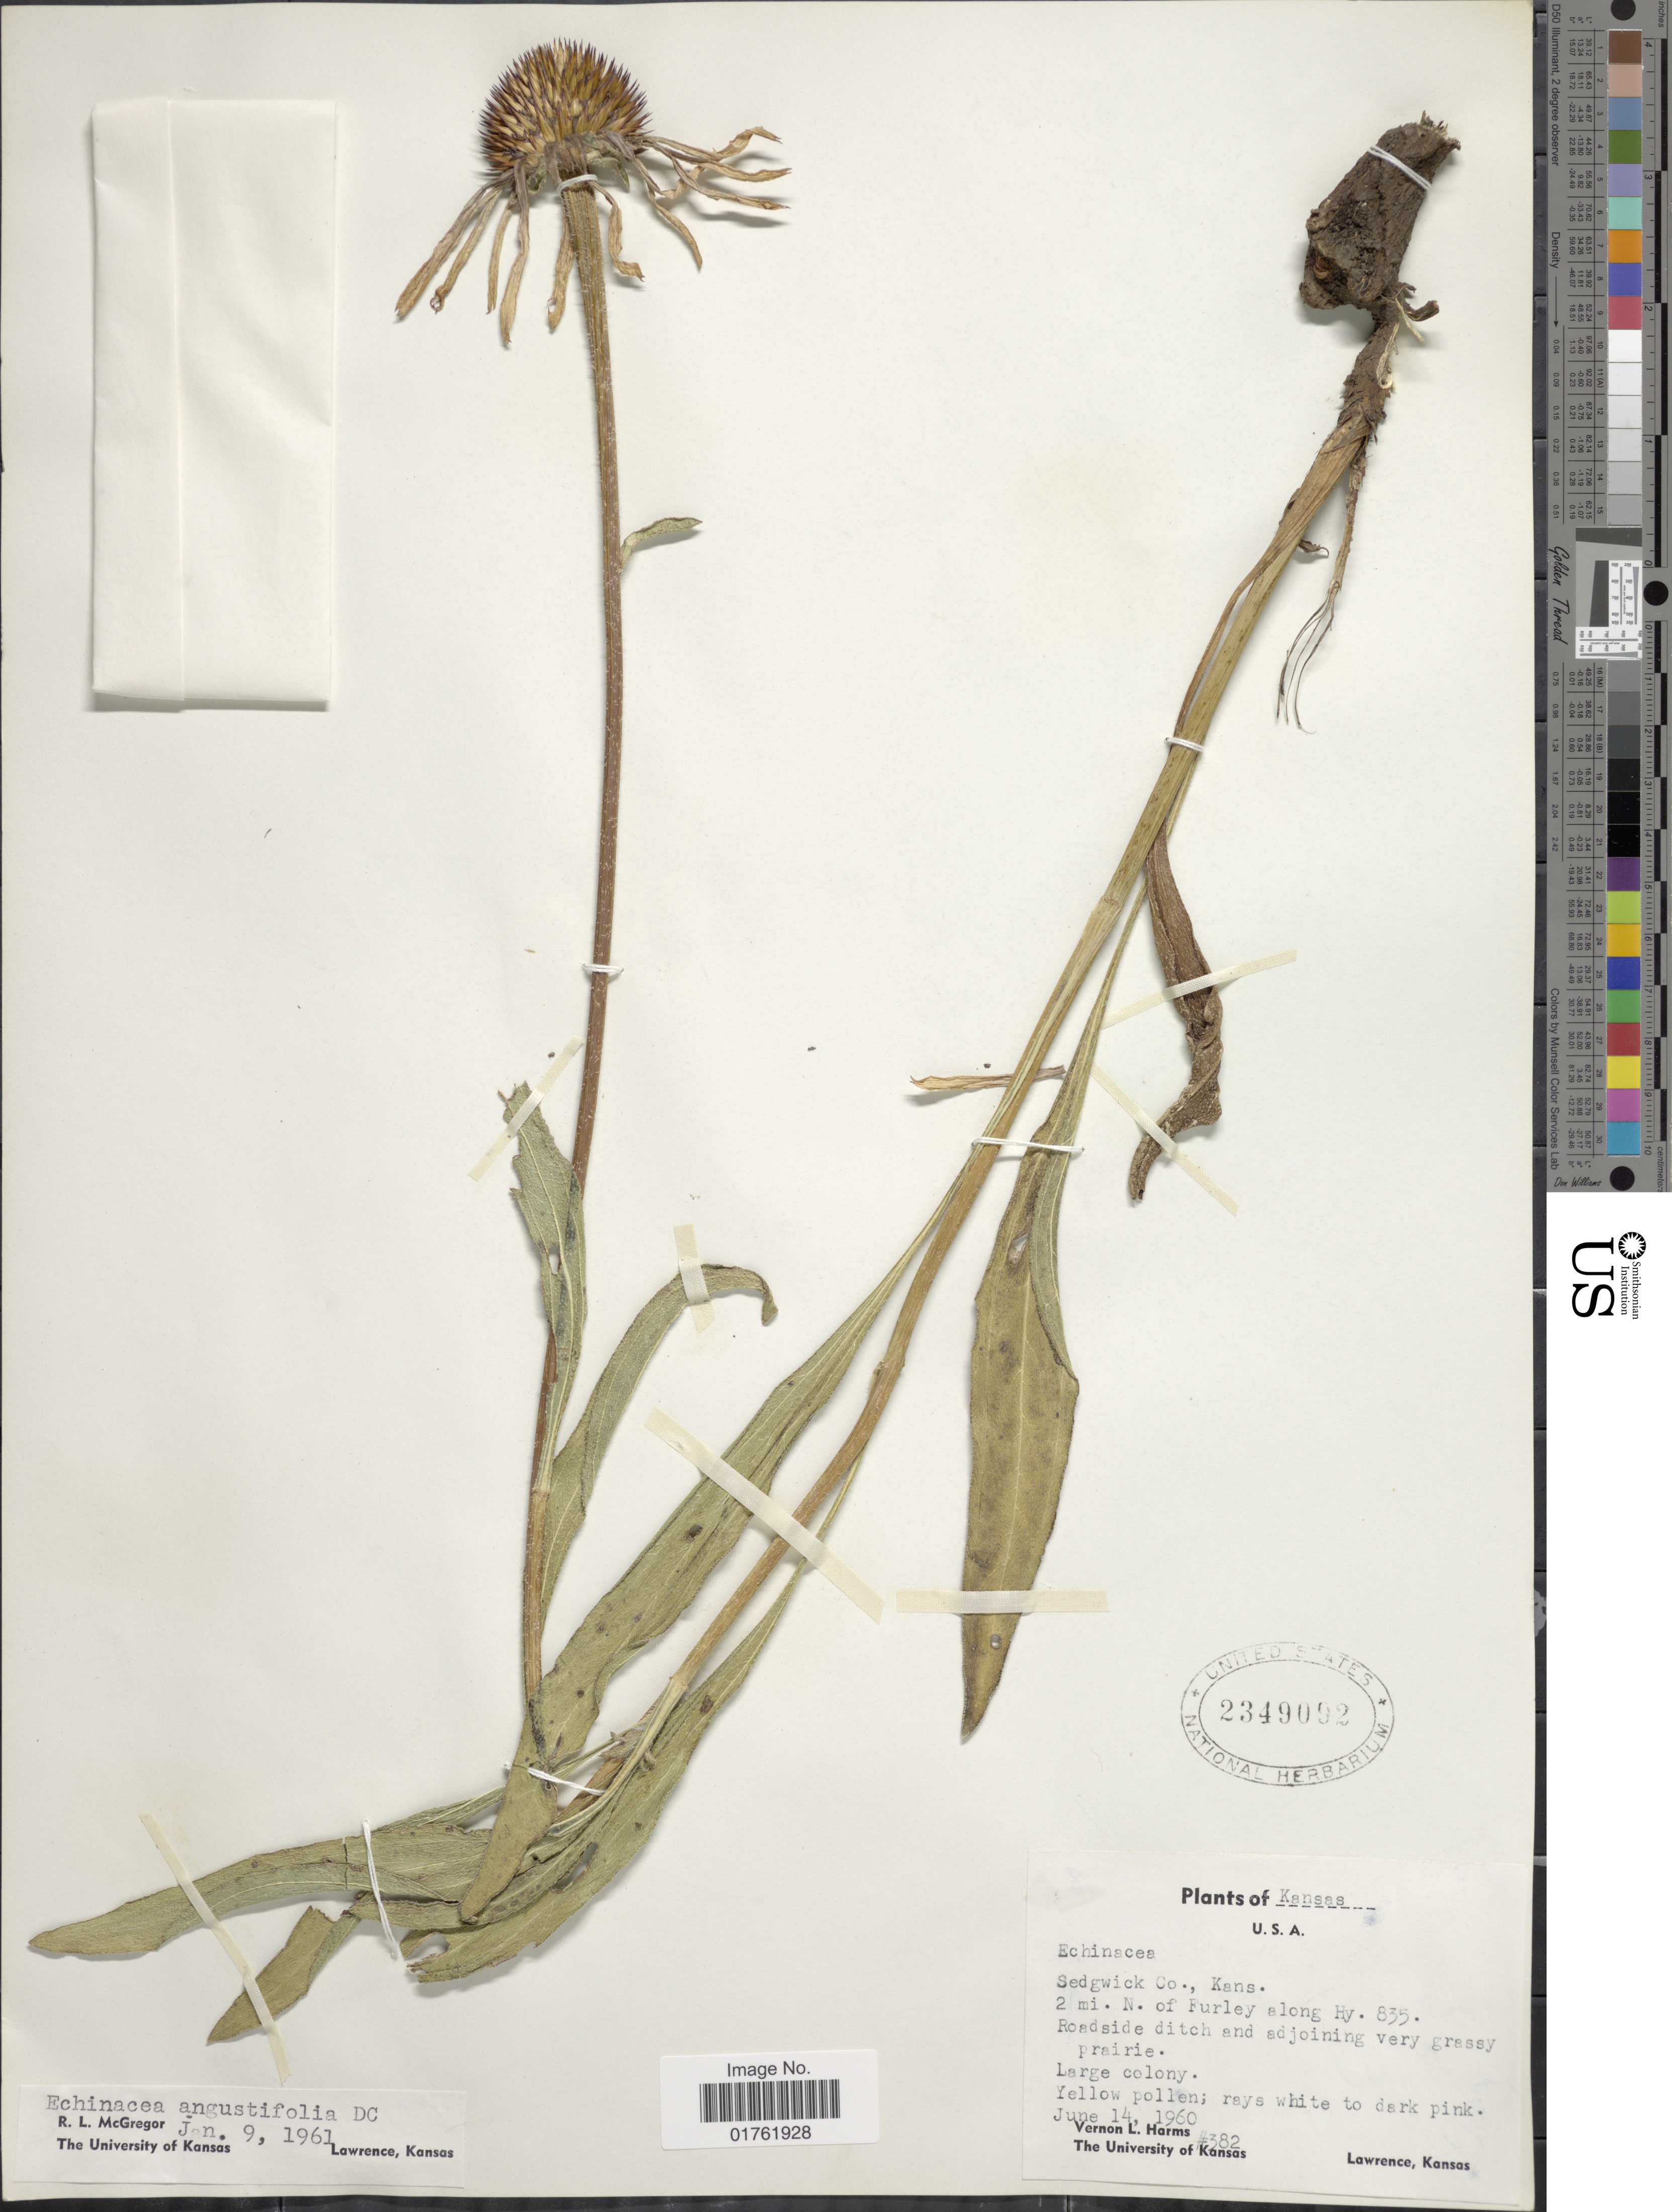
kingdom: Plantae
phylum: Tracheophyta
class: Magnoliopsida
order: Asterales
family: Asteraceae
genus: Echinacea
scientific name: Echinacea angustifolia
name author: DC.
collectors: V. Harms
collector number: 382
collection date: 1960-06-14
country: United States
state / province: Kansas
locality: Sedgwick Co., 2 mi N of Furley along Hy. 835. Roadside ditch and adjoining very grassy prairie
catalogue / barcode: US 2349092